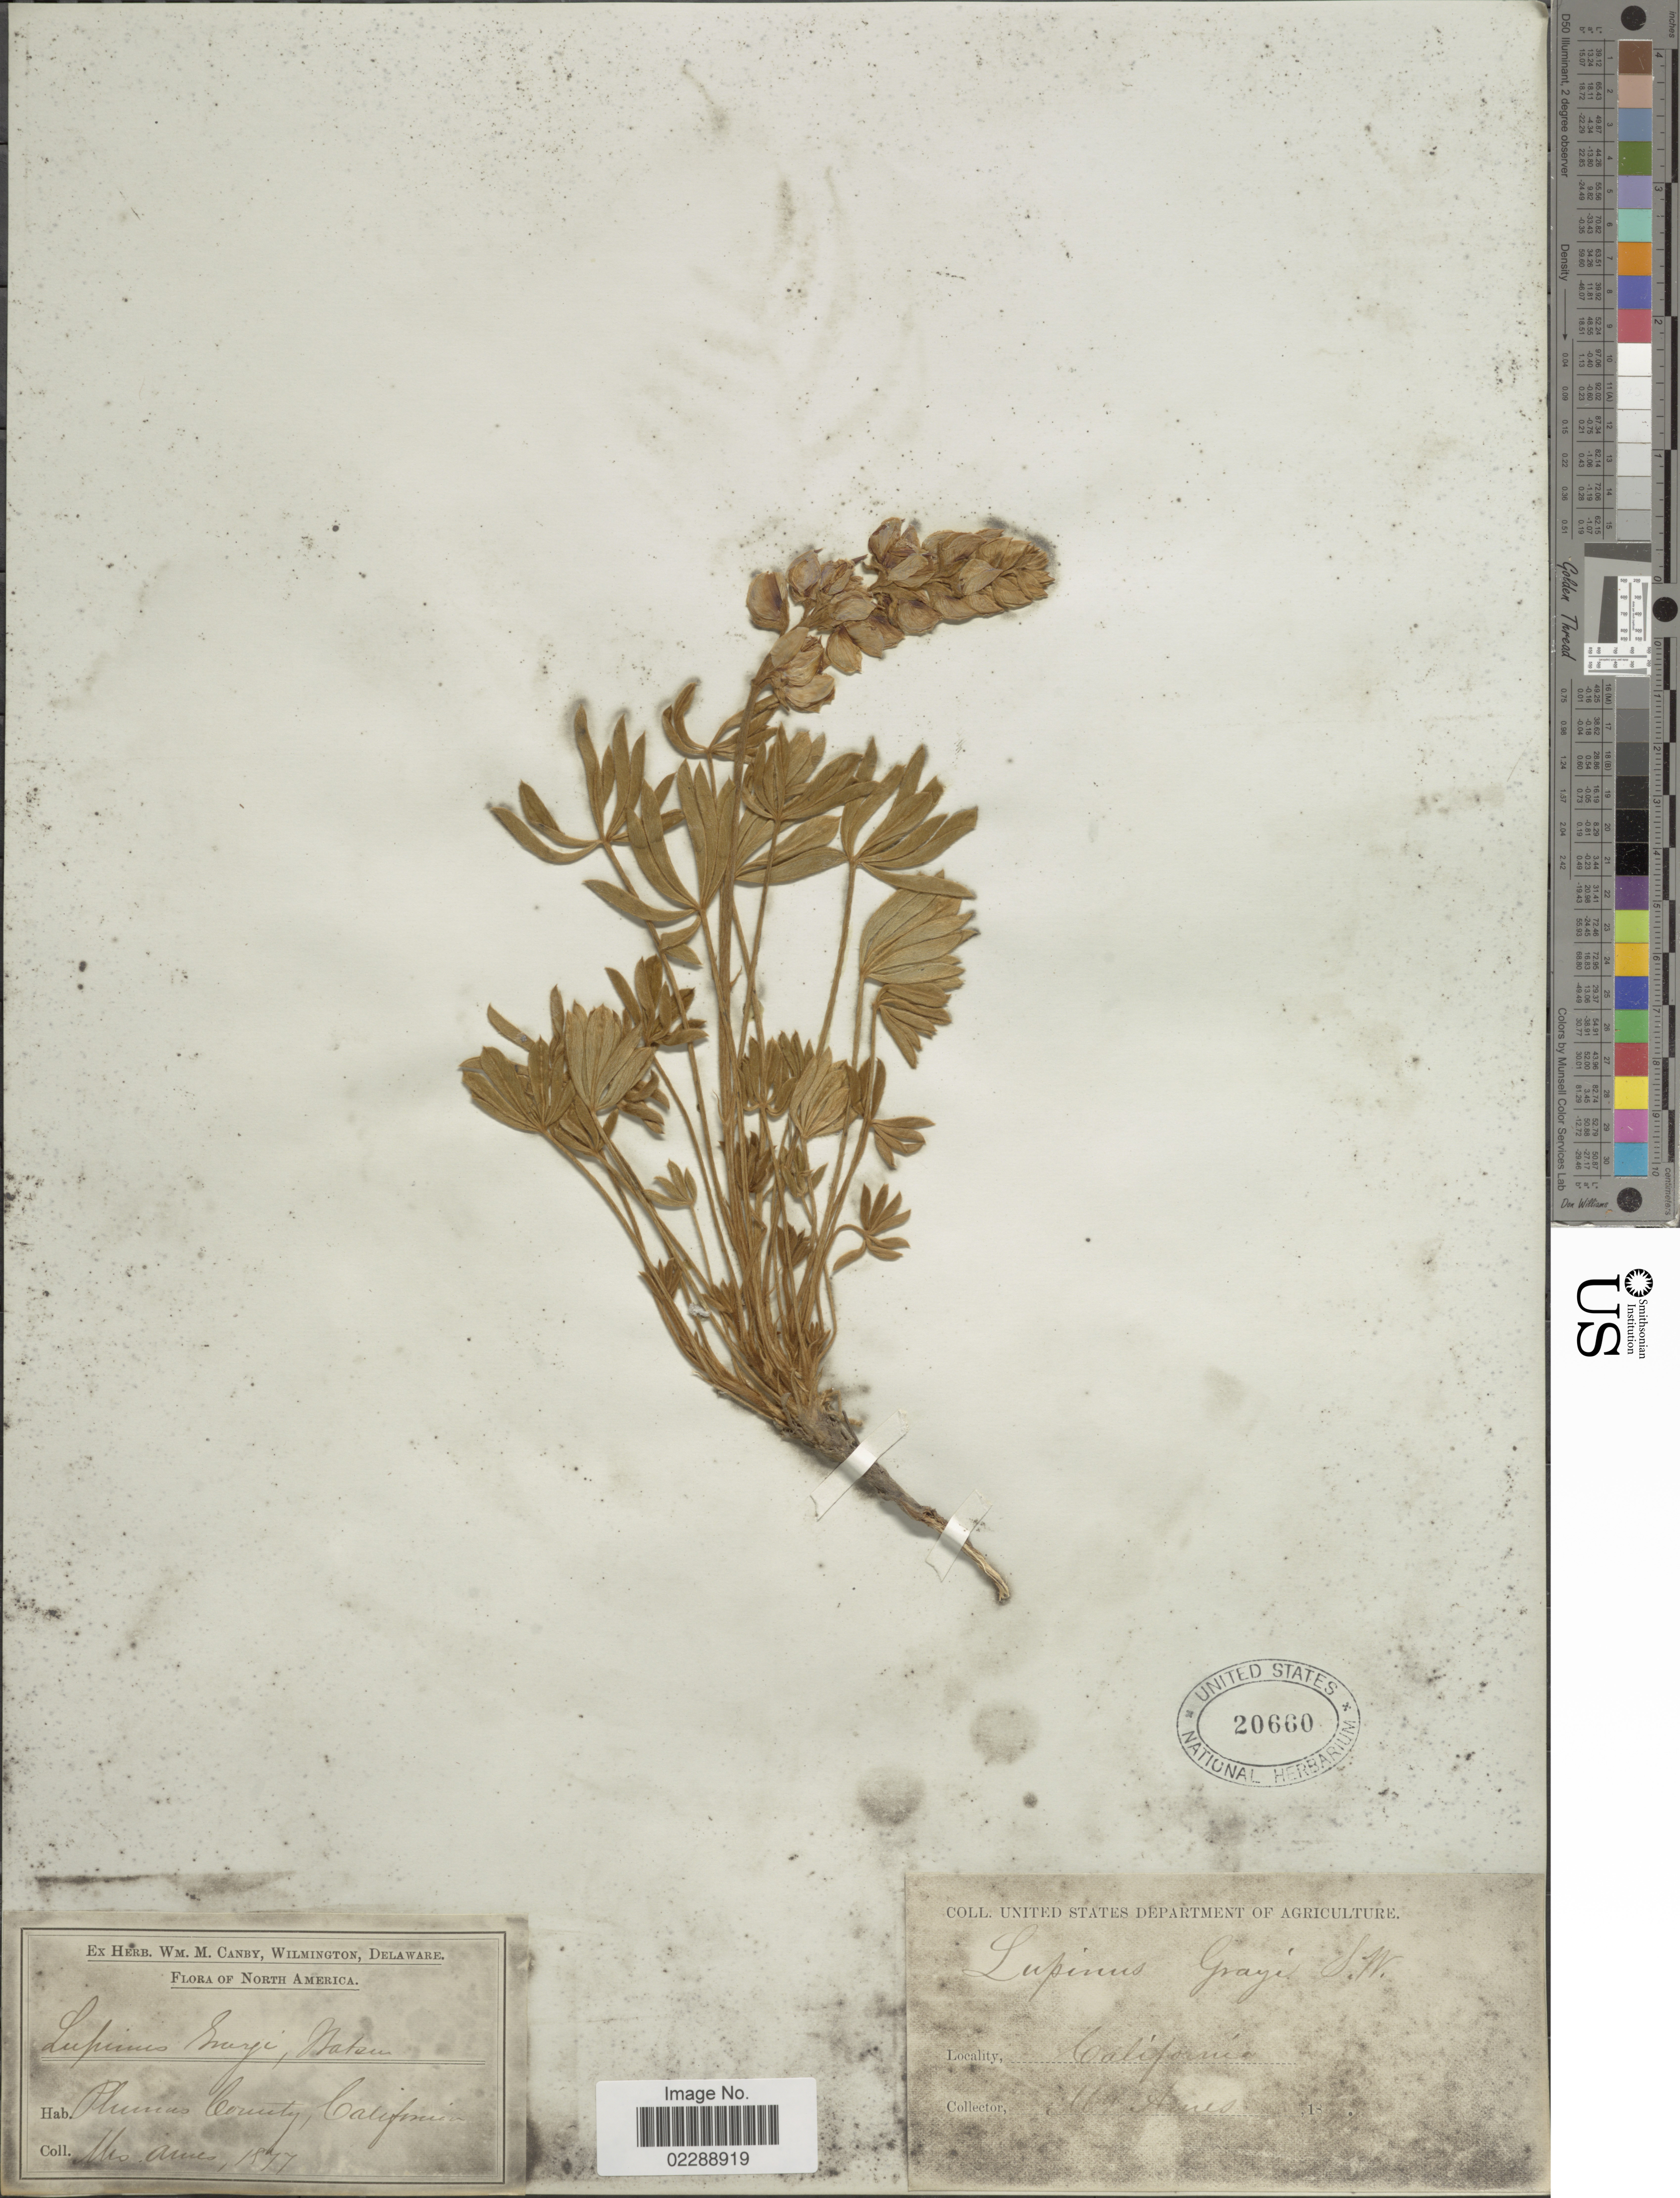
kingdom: Plantae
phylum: Tracheophyta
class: Magnoliopsida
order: Fabales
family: Fabaceae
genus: Lupinus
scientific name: Lupinus sp.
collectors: -- Ames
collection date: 1877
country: United States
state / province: California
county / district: Plumas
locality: Plumas County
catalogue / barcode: US 20660